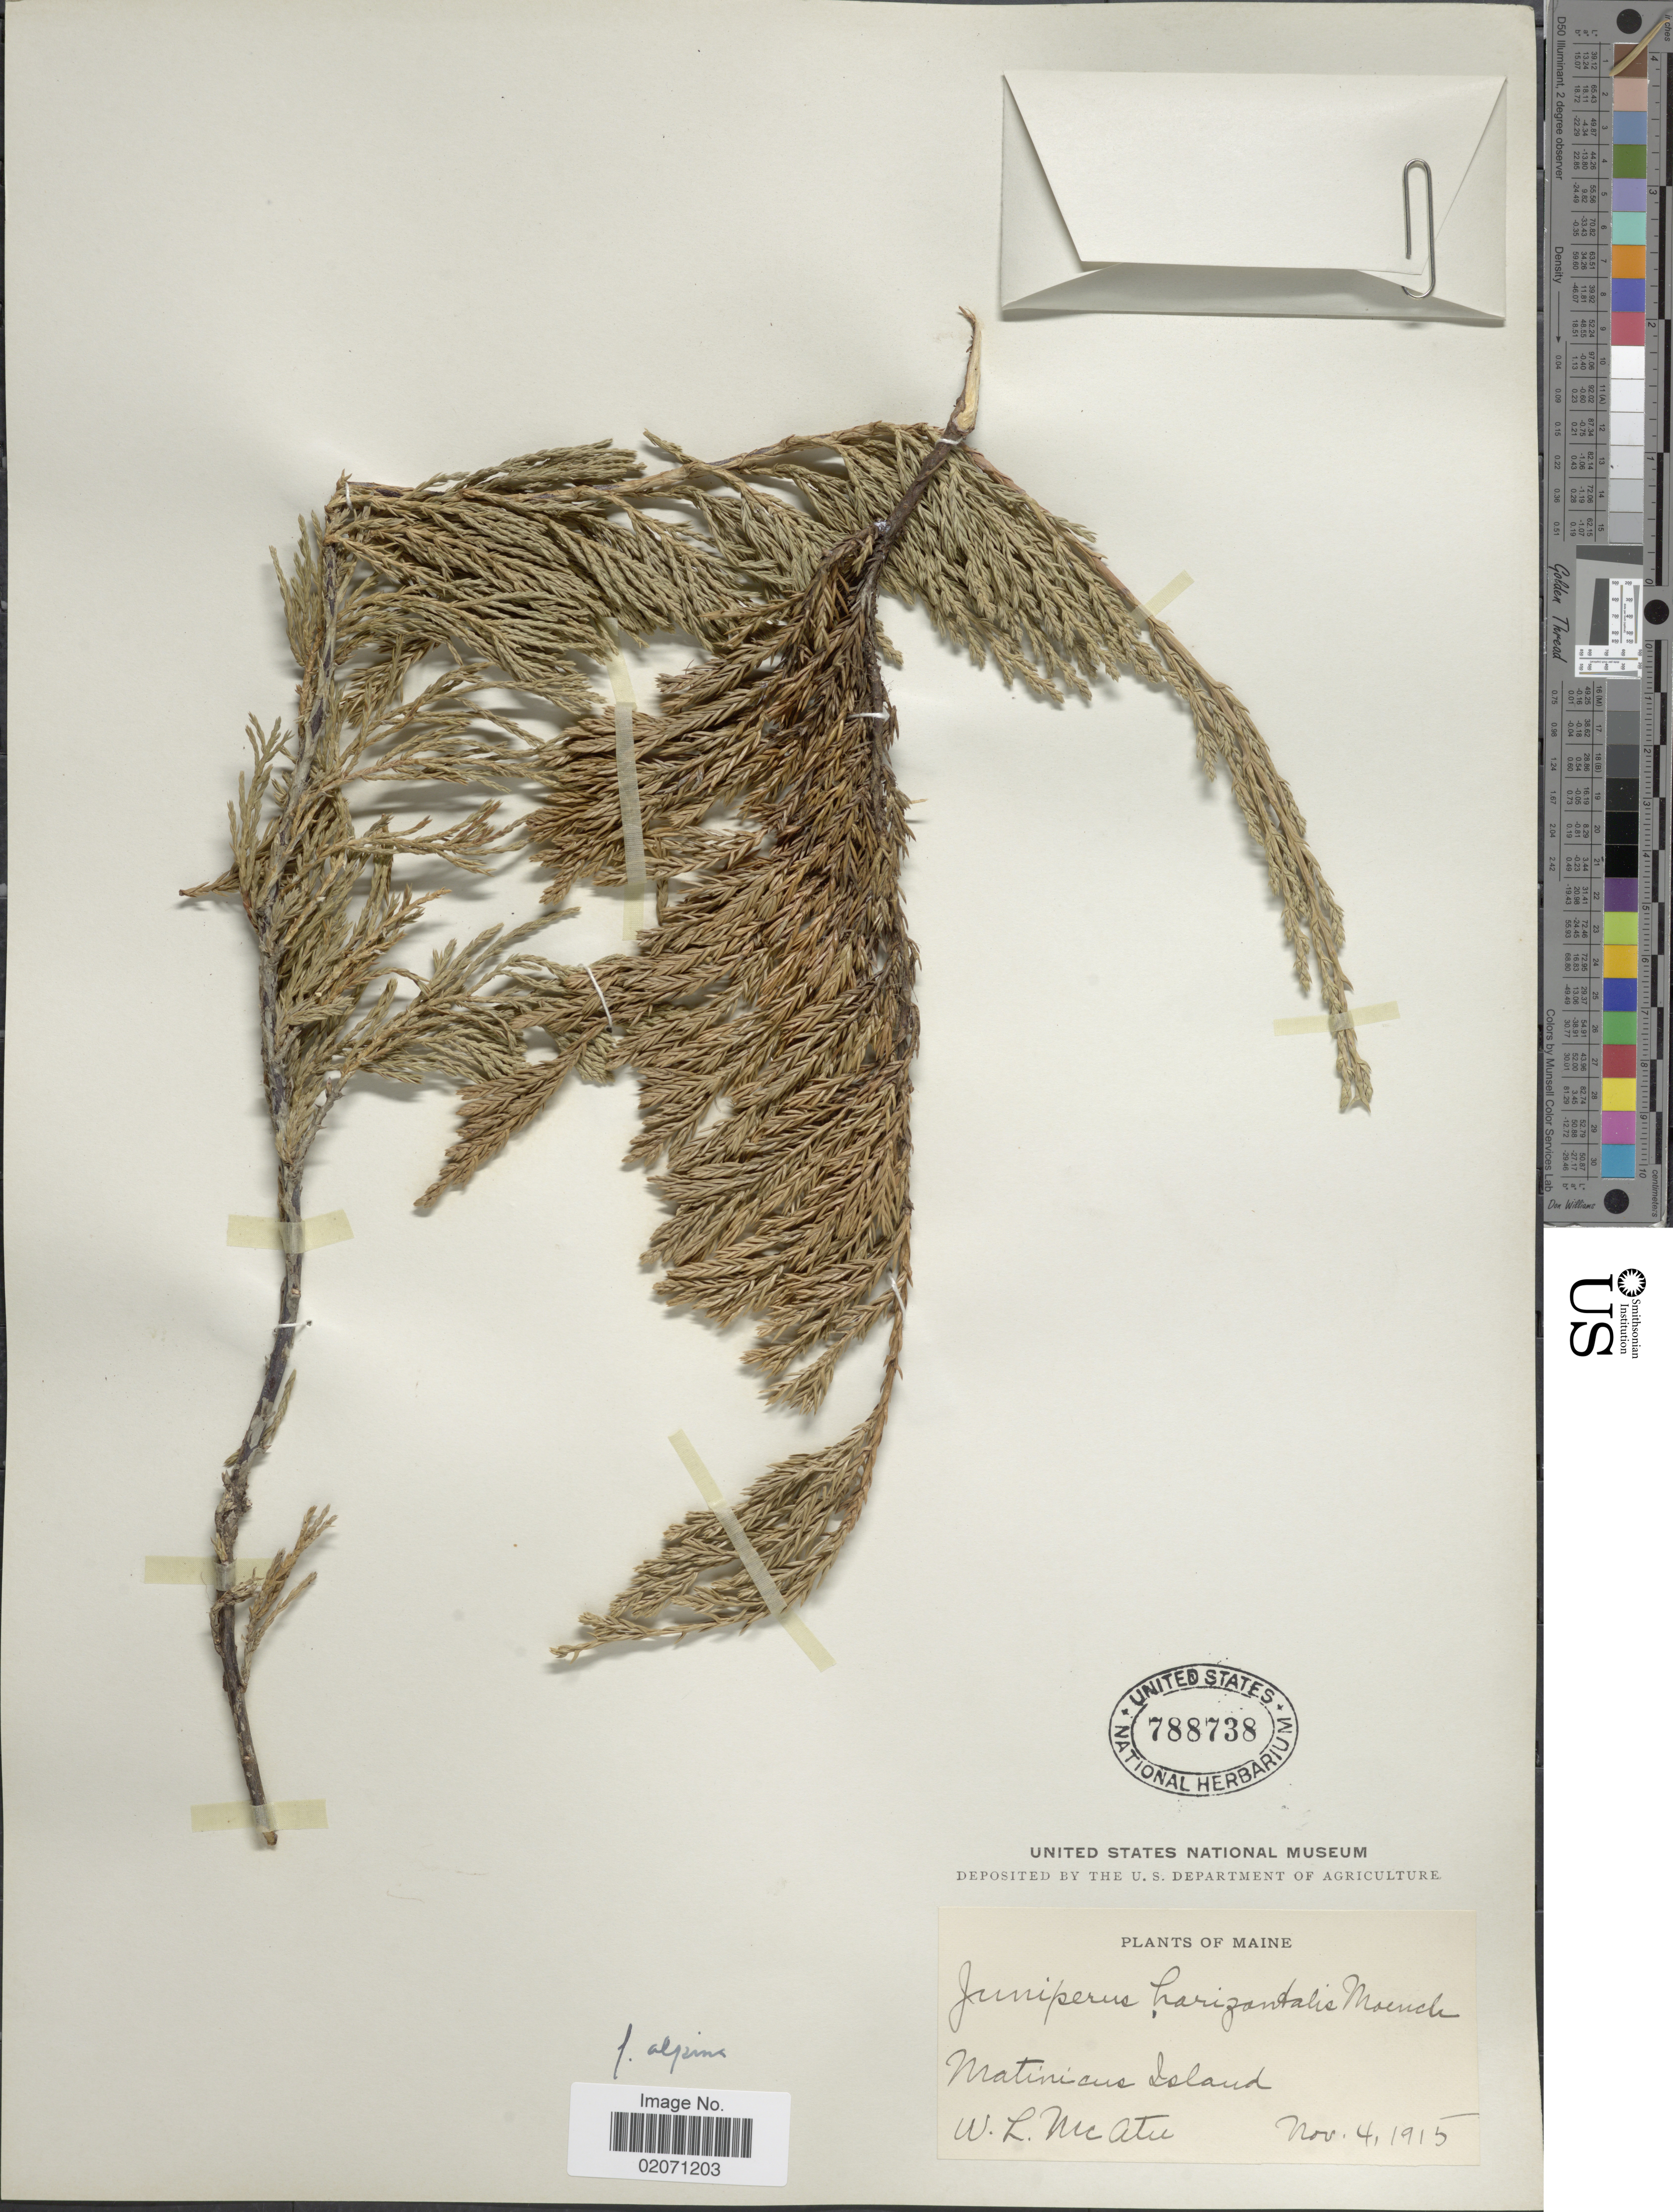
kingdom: Plantae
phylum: Tracheophyta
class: Pinopsida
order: Pinales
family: Cupressaceae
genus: Juniperus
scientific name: Juniperus horizontalis f. alpina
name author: (Lodd. ex Loudon) Rehder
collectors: W. McAtee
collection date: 1915-11-04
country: United States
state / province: Maine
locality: Matinicus Island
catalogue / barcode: US 788738